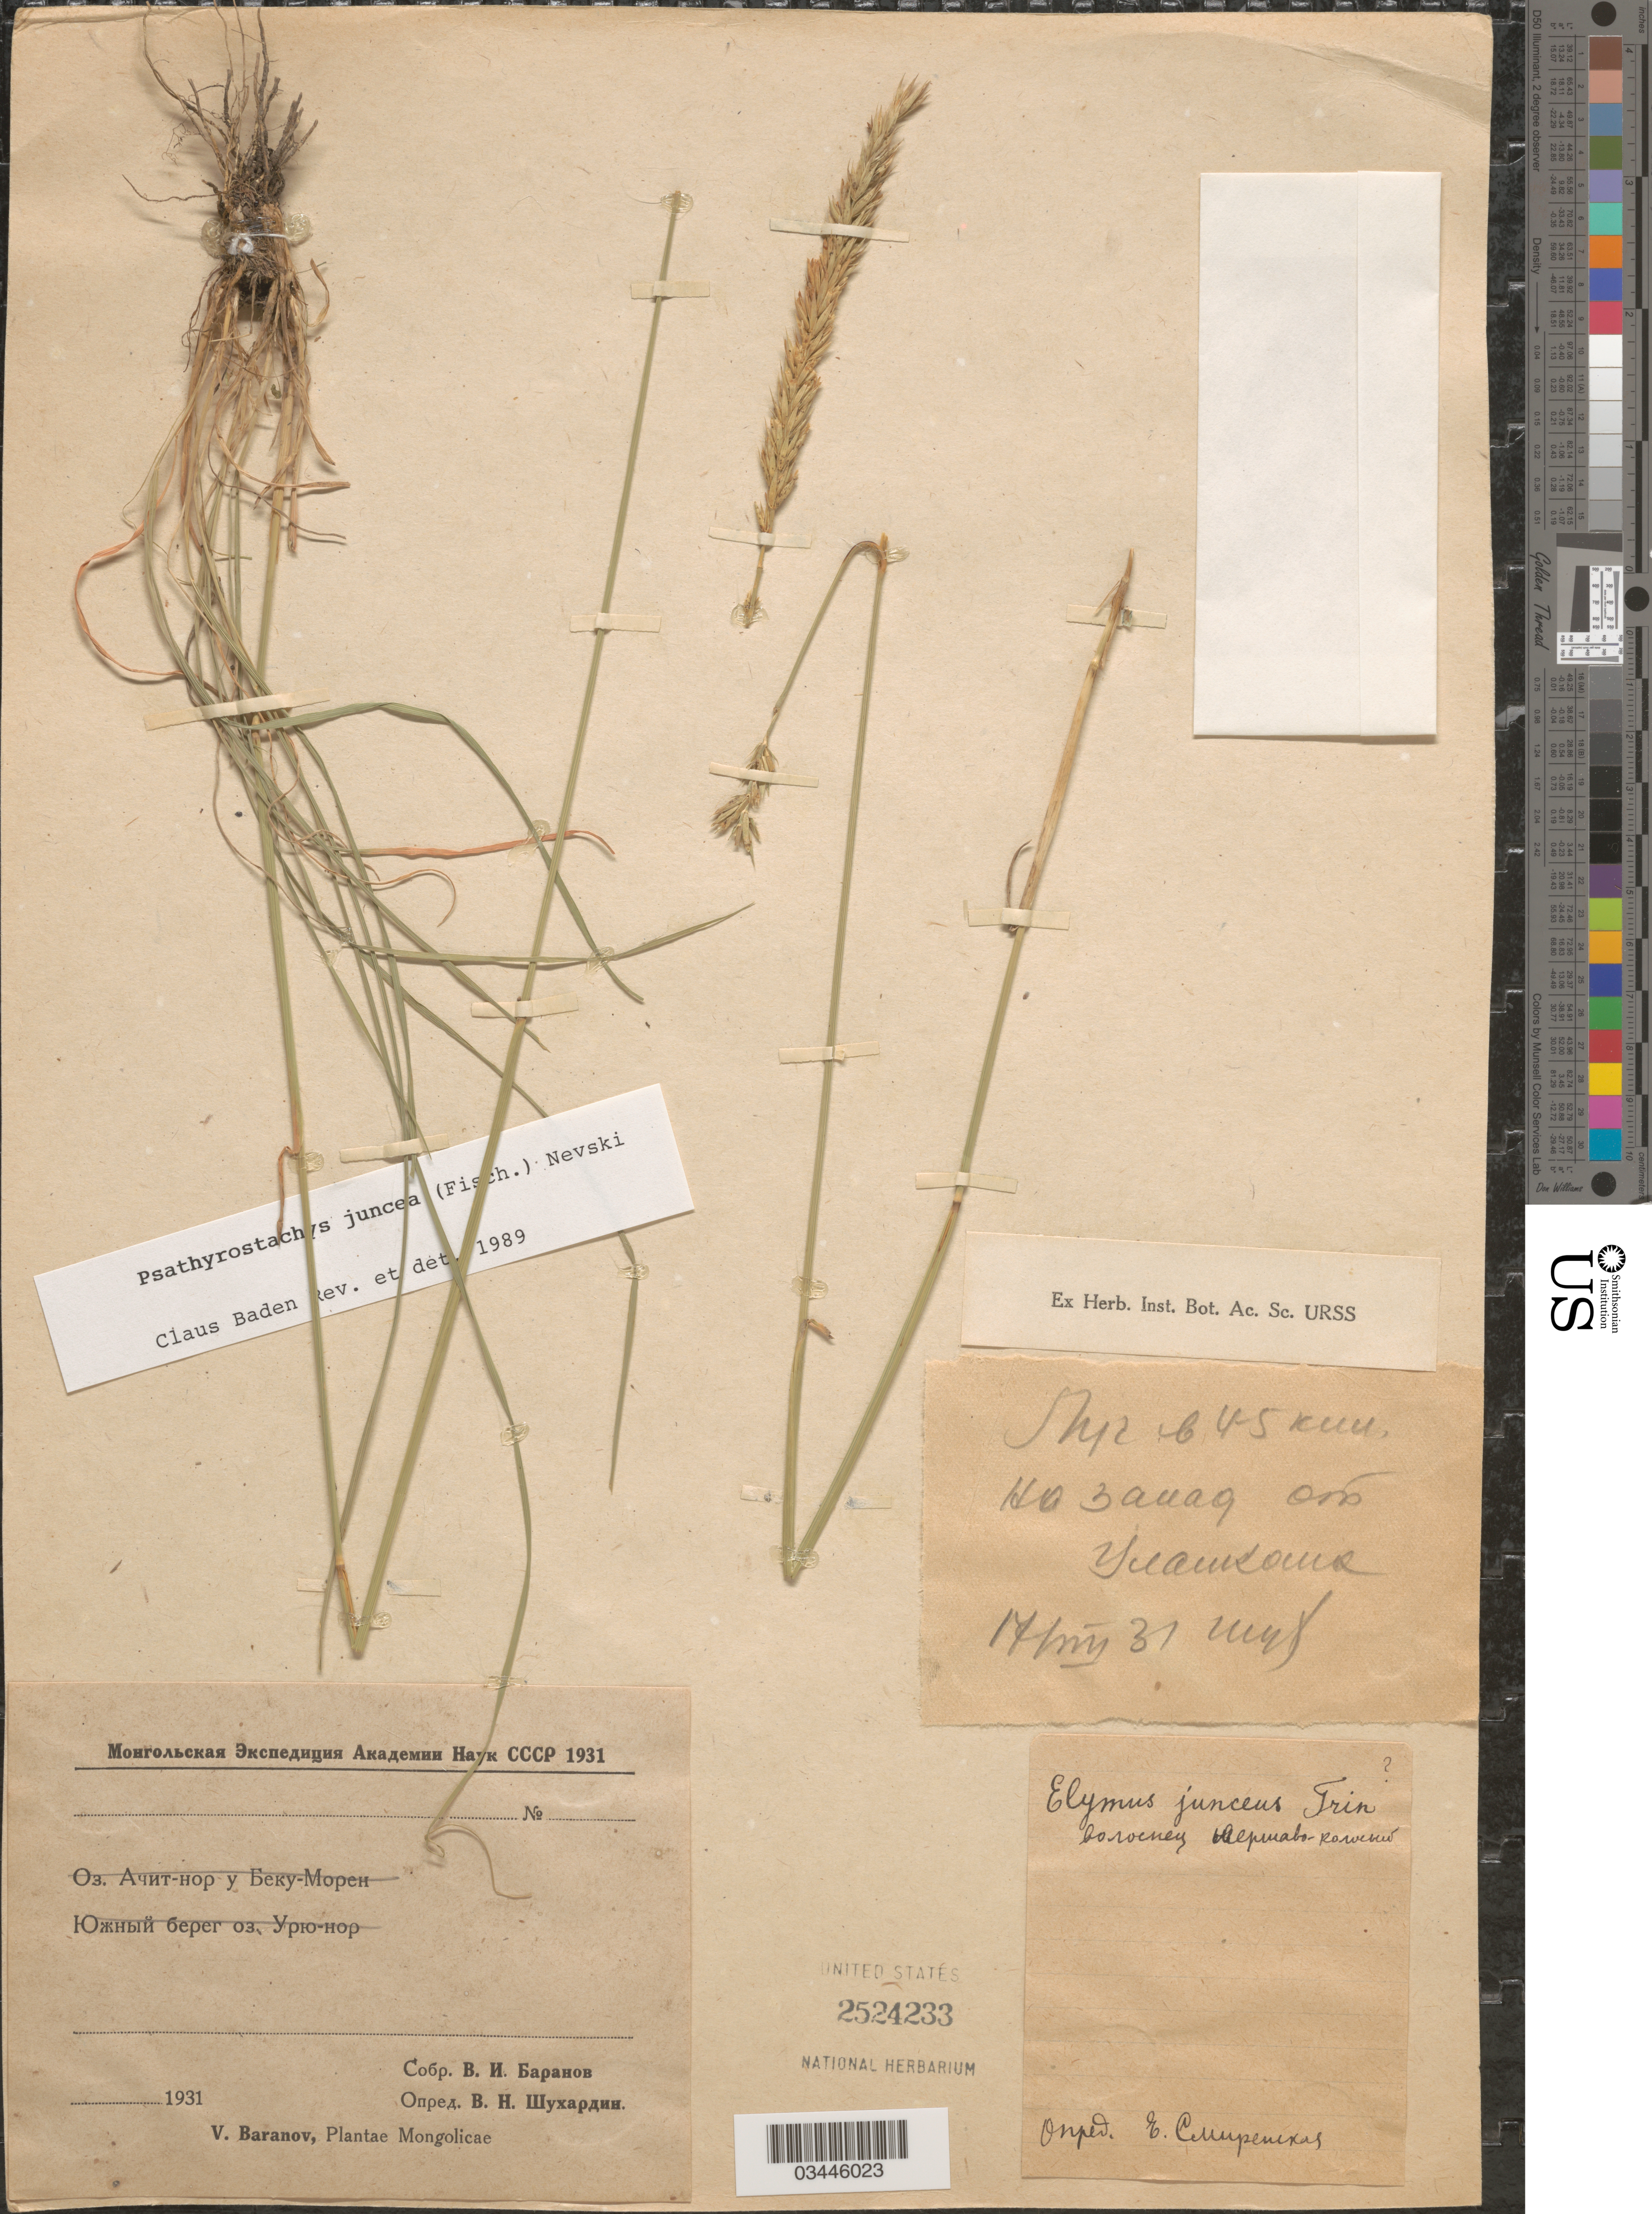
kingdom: Plantae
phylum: Tracheophyta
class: Liliopsida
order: Poales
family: Poaceae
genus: Psathyrostachys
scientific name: Psathyrostachys juncea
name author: (Fisch.) Nevki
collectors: V. Baranov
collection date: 1931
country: Mongolia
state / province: Uvs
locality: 4-5 km W of Ulankom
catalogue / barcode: US 2524233